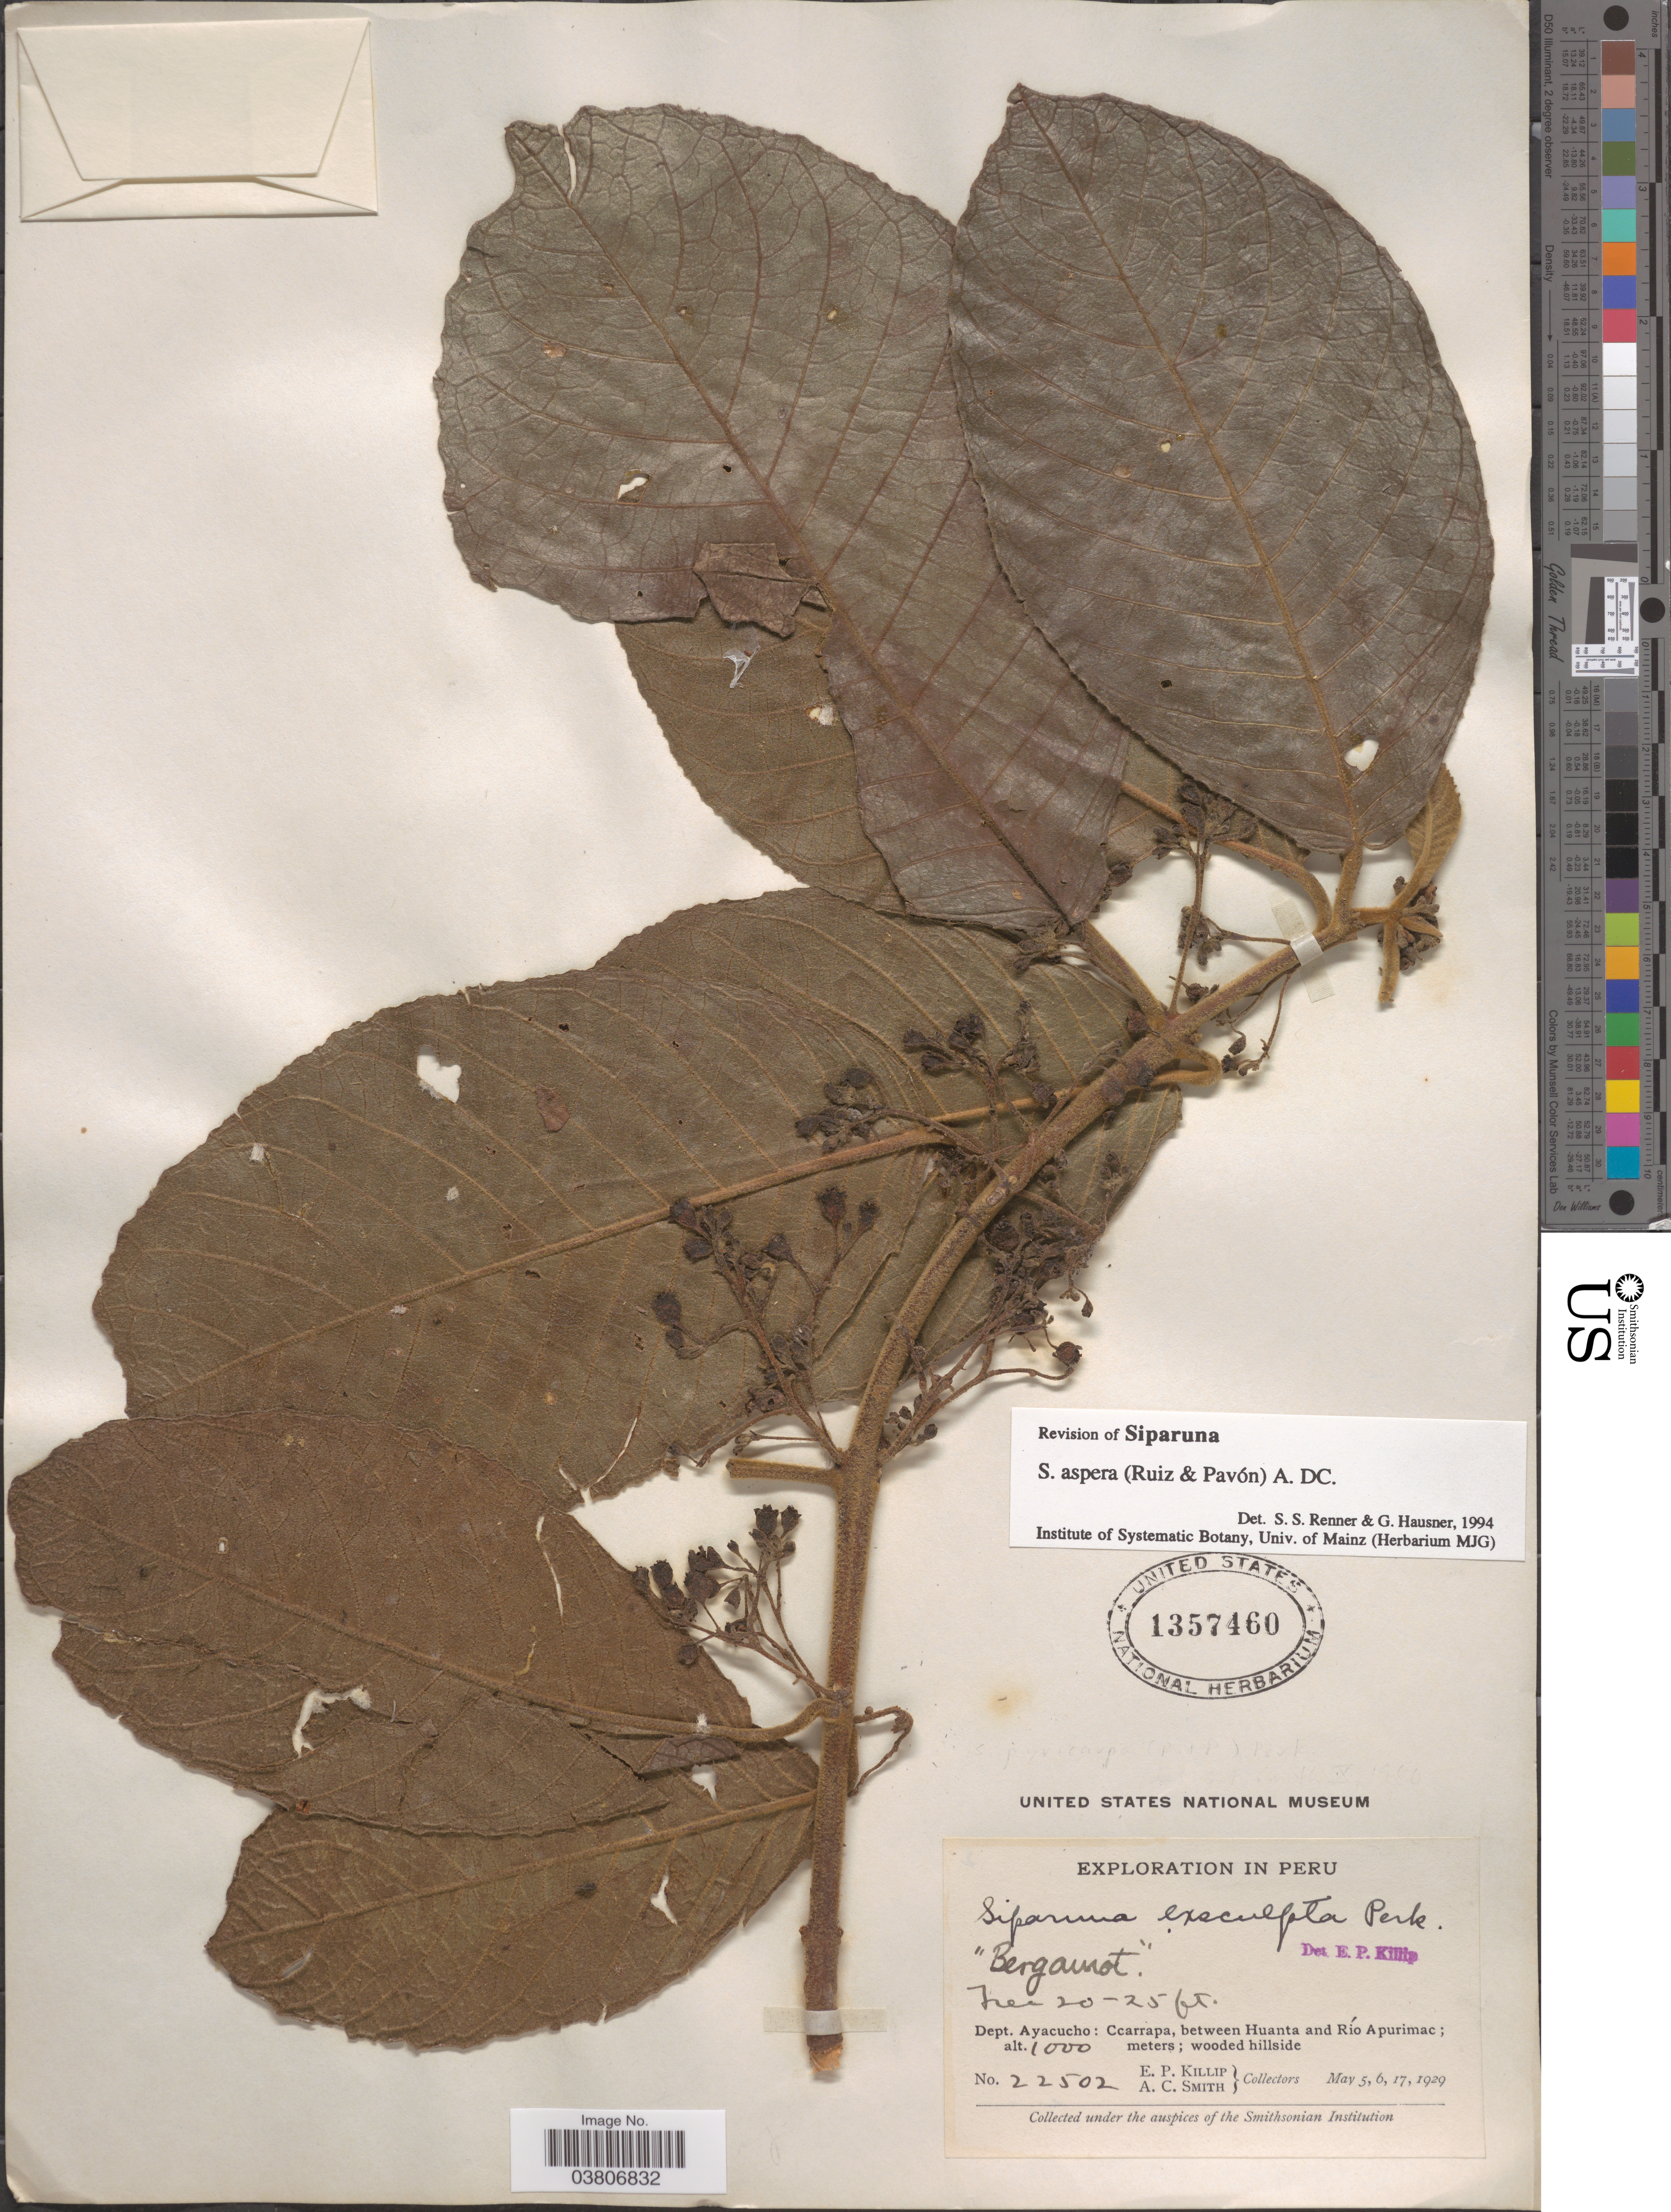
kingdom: Plantae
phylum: Tracheophyta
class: Magnoliopsida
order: Laurales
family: Siparunaceae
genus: Siparuna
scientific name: Siparuna aspera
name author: (Ruiz & Pav.) A. DC.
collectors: E. P. Killip & A. C. Smith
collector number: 22502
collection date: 1929-05-05/1929-05-17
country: Peru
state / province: Ayacucho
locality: Dept. Ayacucho: Ccarrapa. between Huanta and Río Apurimac.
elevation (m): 1000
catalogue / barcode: US 1357460